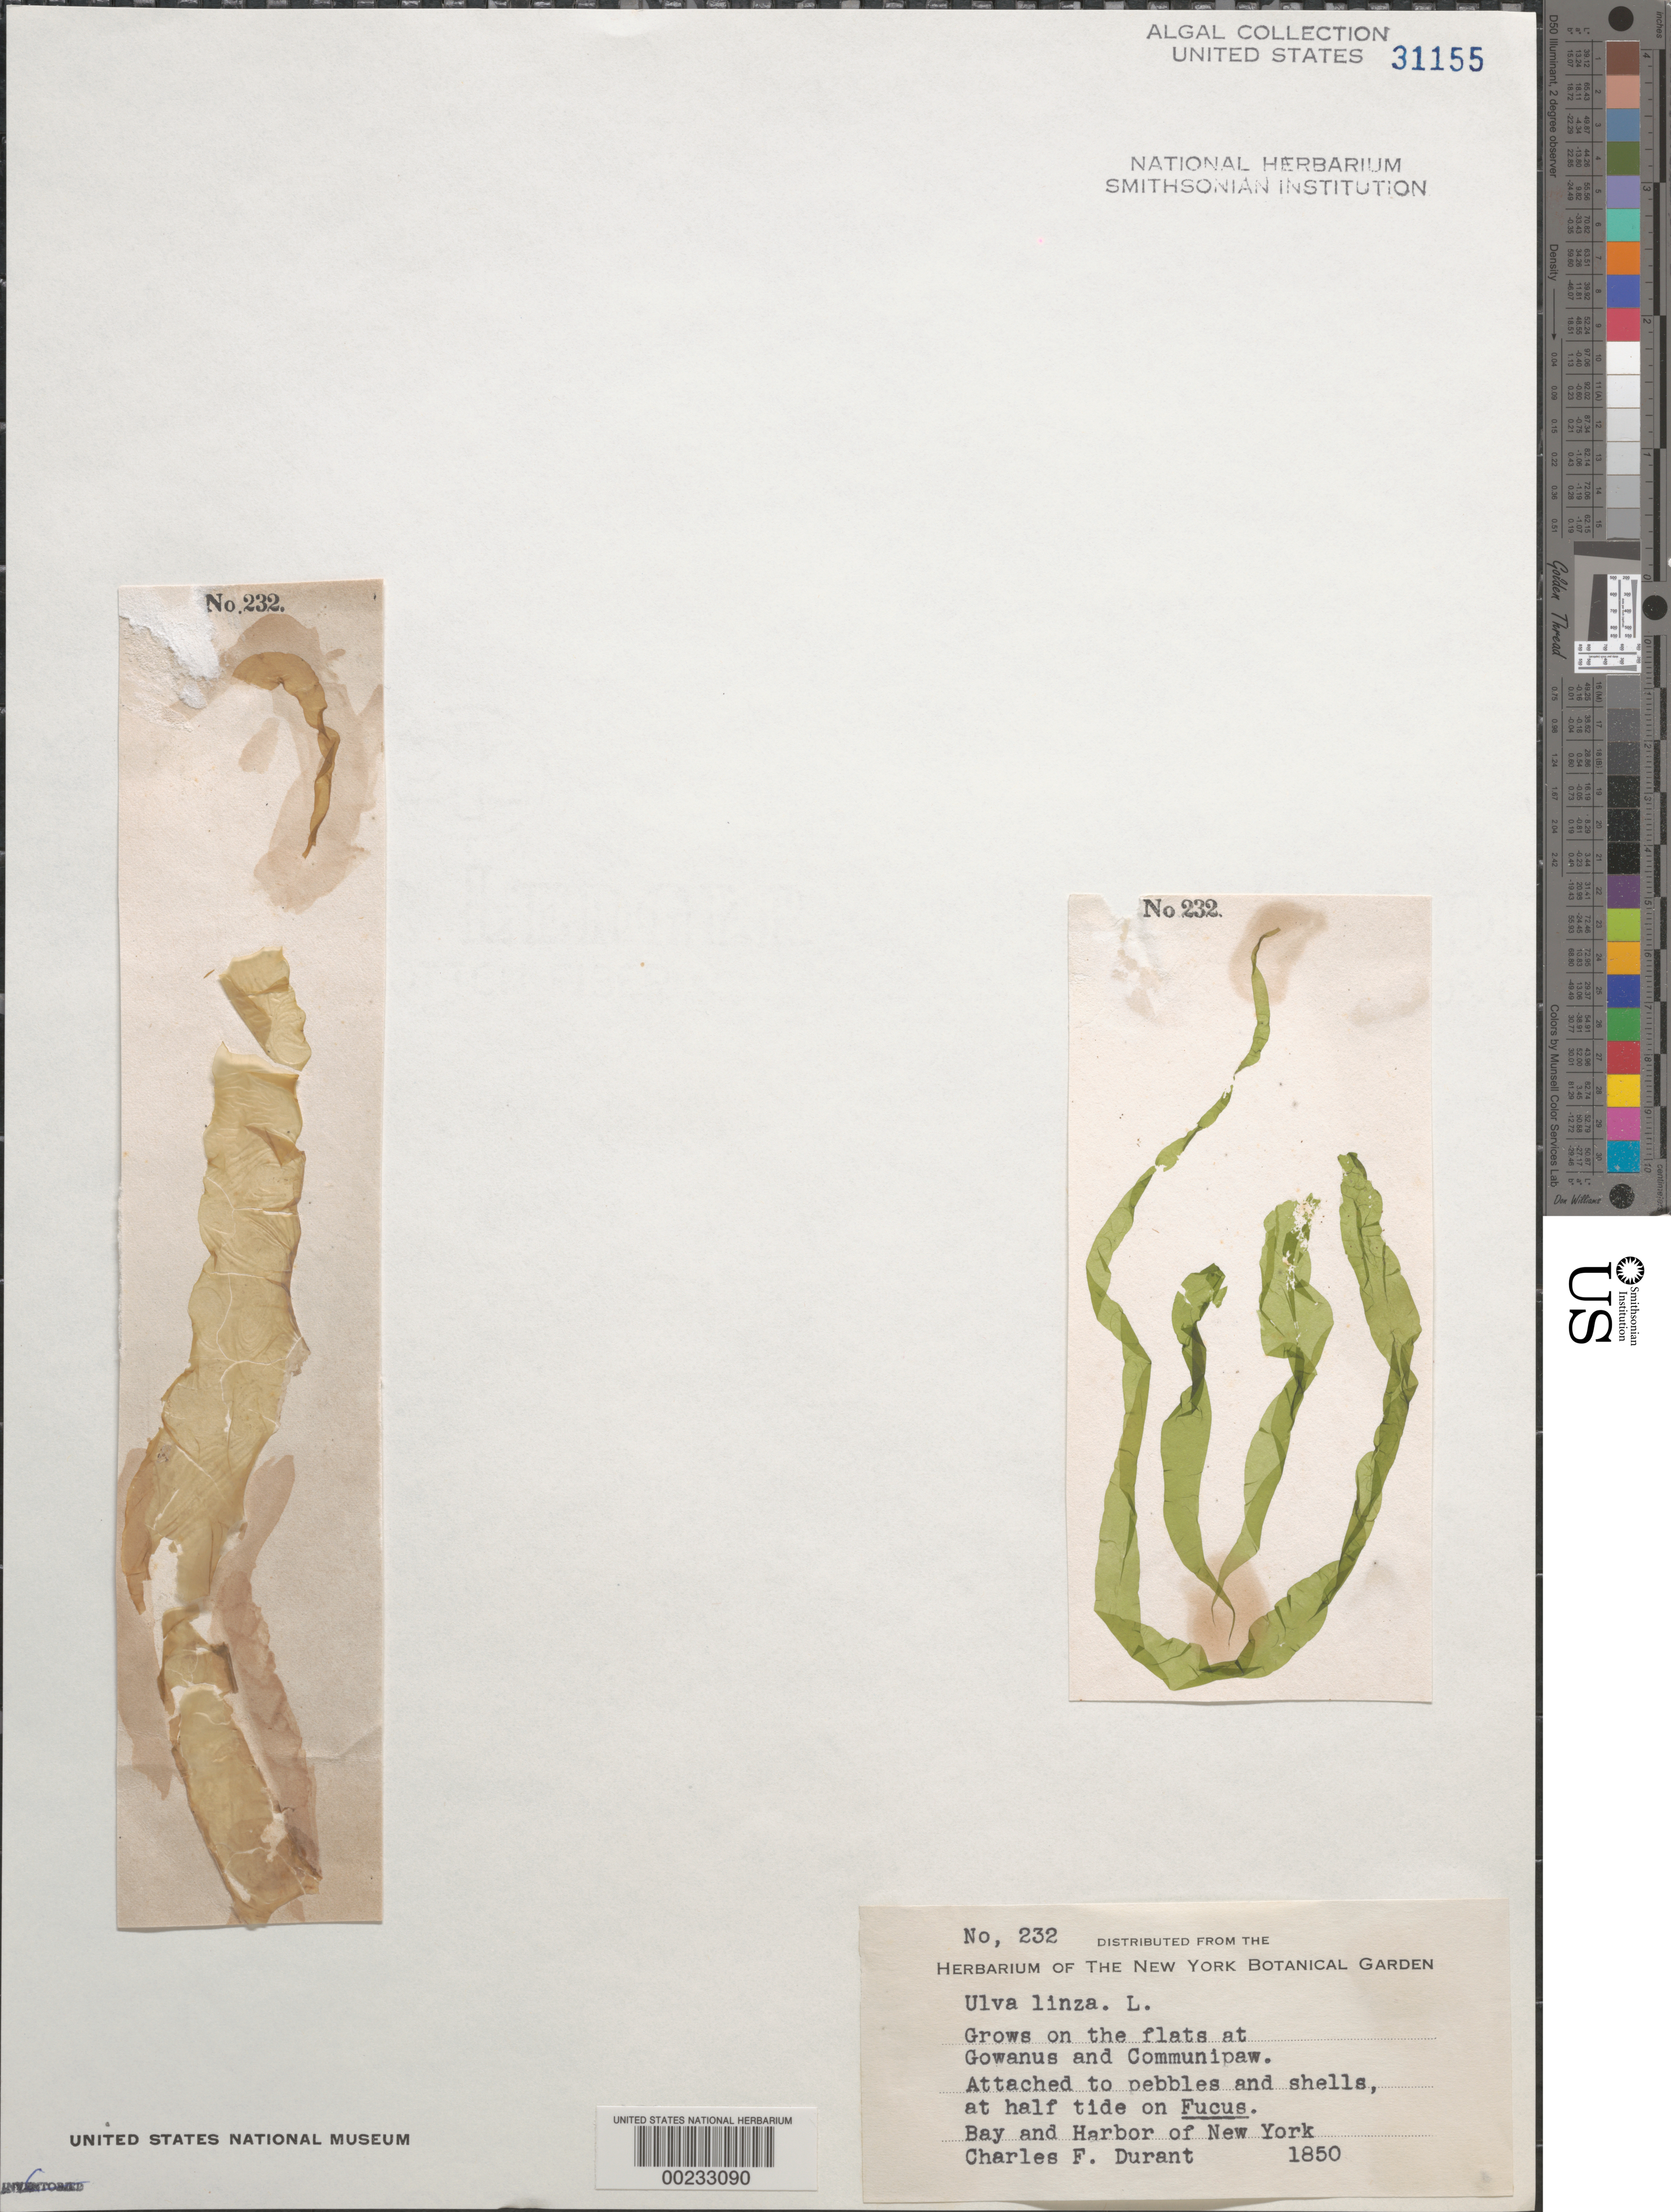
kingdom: Plantae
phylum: Chlorophyta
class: Ulvophyceae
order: Ulvales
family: Ulvaceae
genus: Ulva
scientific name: Ulva clathrata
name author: (Roth) C. Agardh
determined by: Algae name updating Project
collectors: C. Durant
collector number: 232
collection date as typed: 1850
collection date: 1850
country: United States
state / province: New York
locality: New York Bay and New York Harbor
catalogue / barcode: US 31155